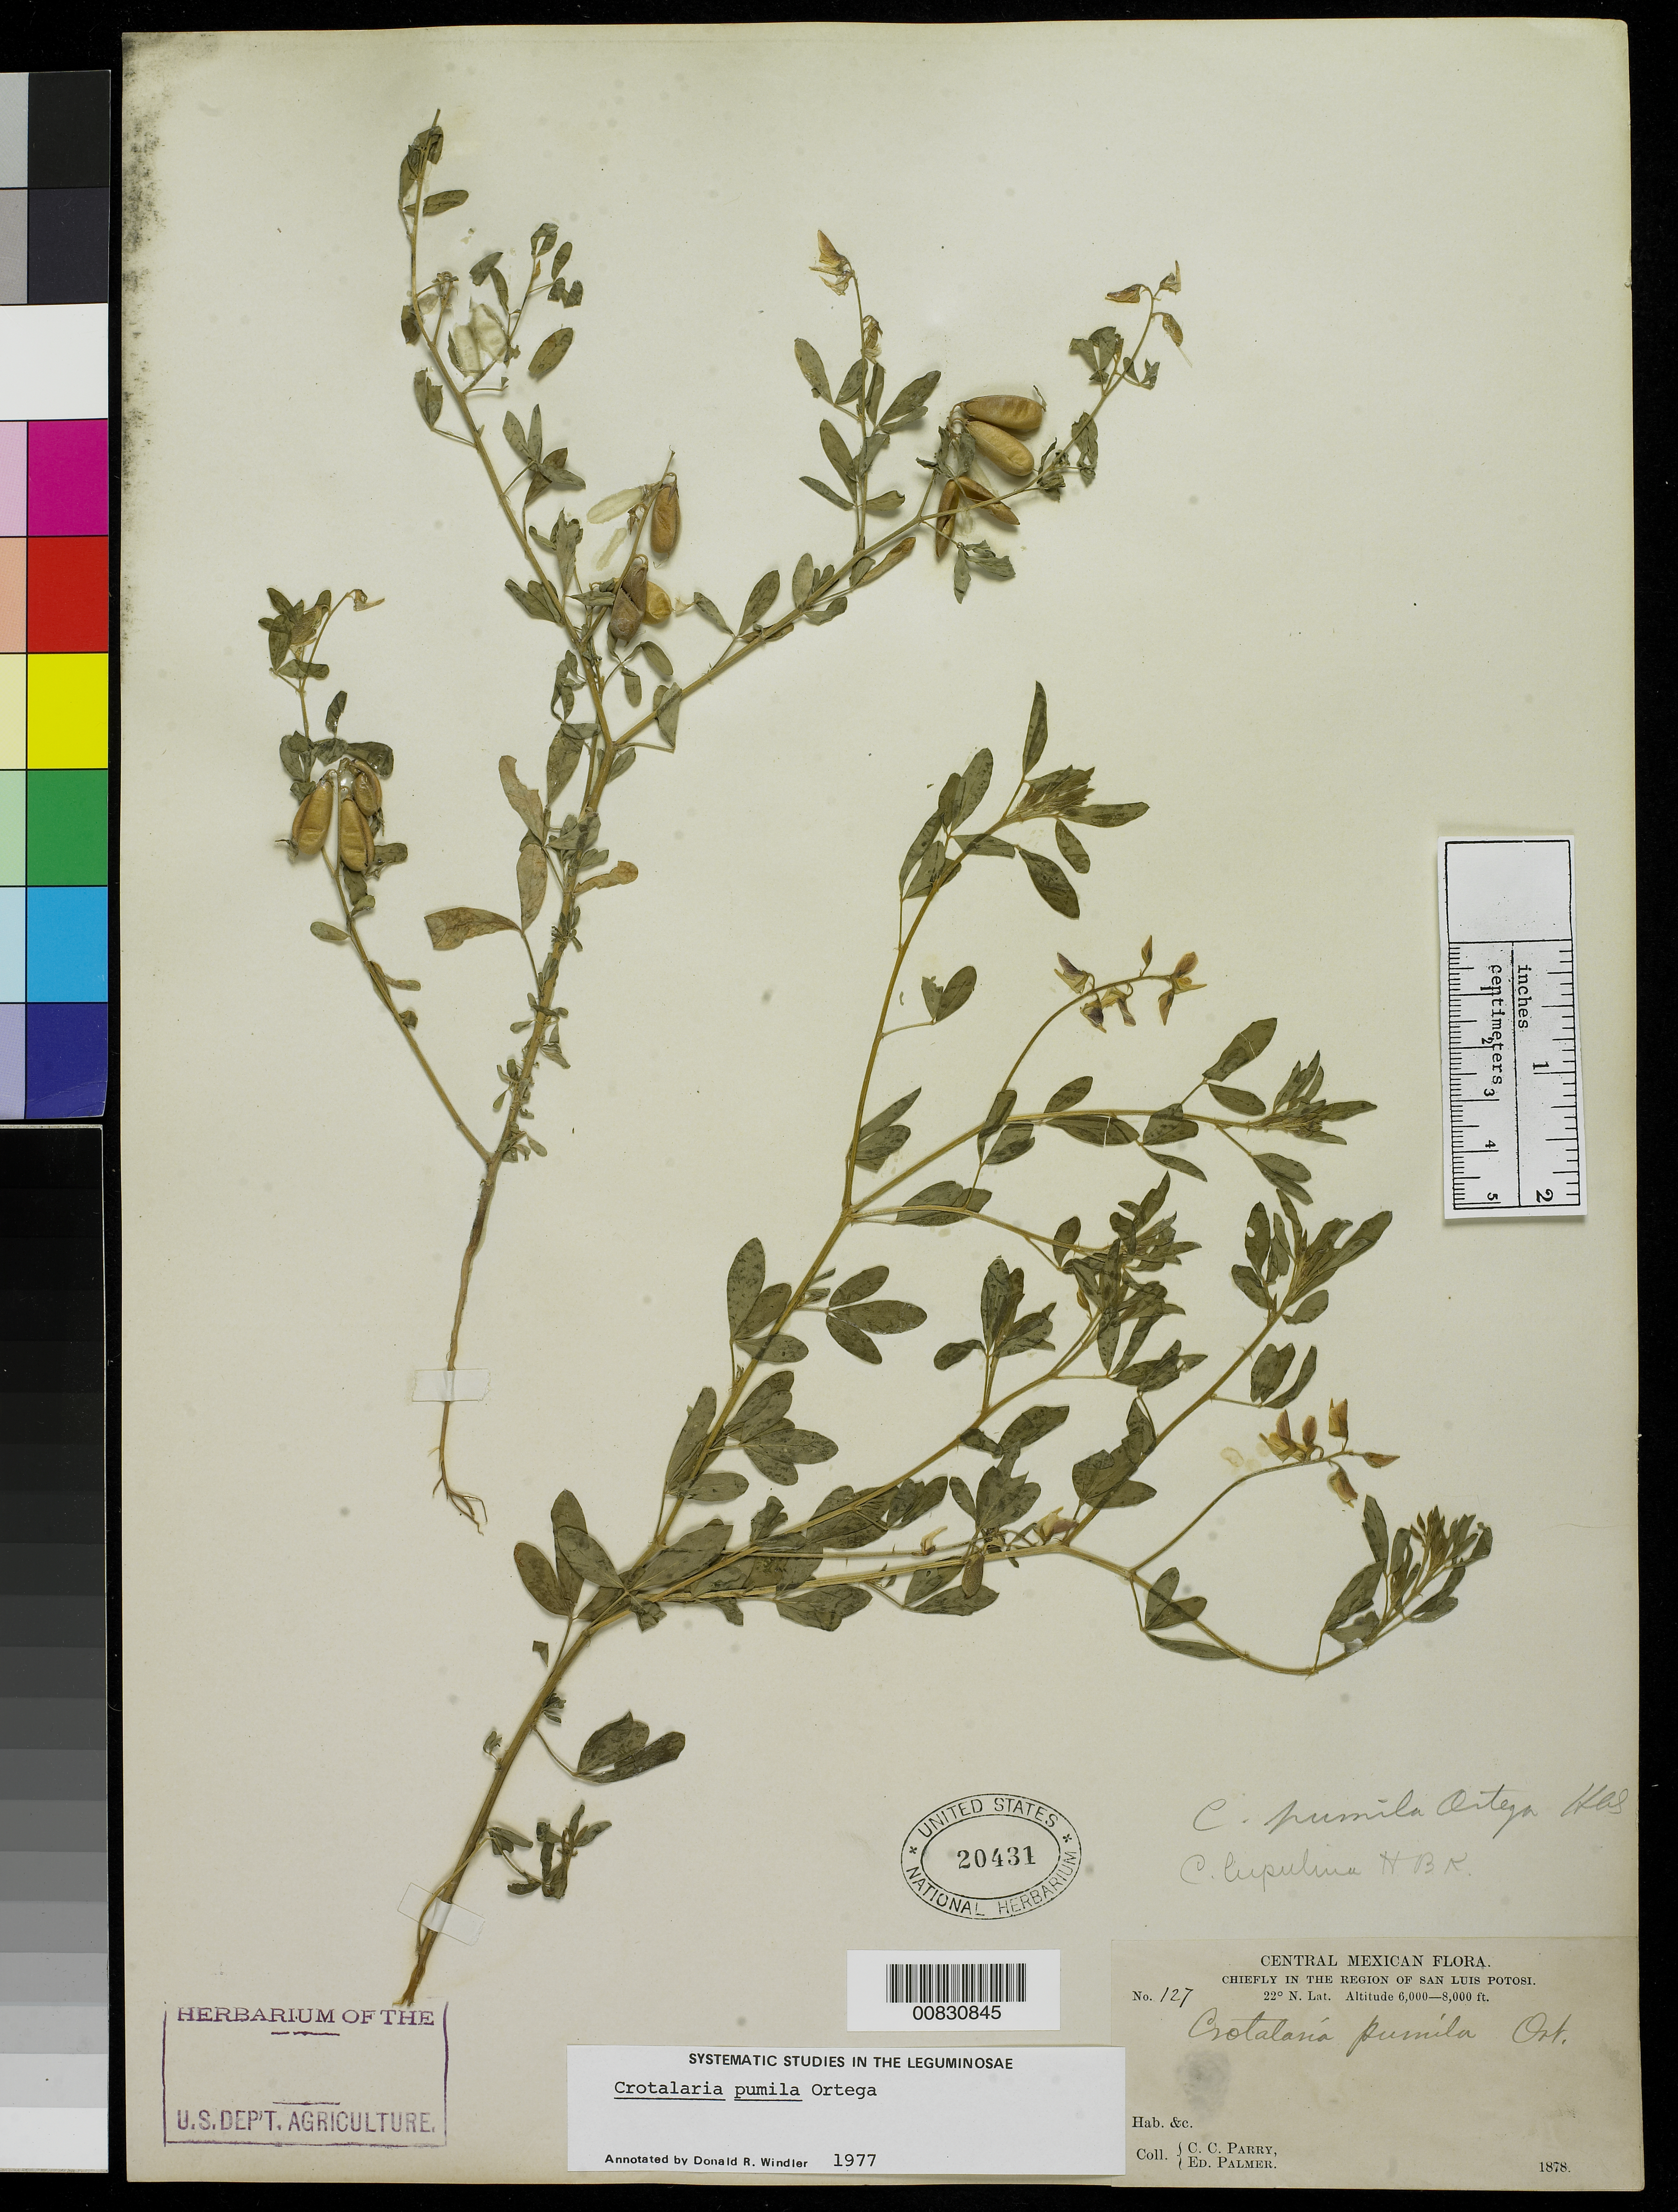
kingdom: Plantae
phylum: Tracheophyta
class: Magnoliopsida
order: Fabales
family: Fabaceae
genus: Crotalaria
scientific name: Crotalaria pumila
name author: Ortega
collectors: C. C. Parry & E. Palmer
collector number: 127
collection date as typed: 1878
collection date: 1878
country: Mexico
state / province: San Luis Potosí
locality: Chiefly in the region of San Luis Potosí.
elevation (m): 1829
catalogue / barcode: US 20431